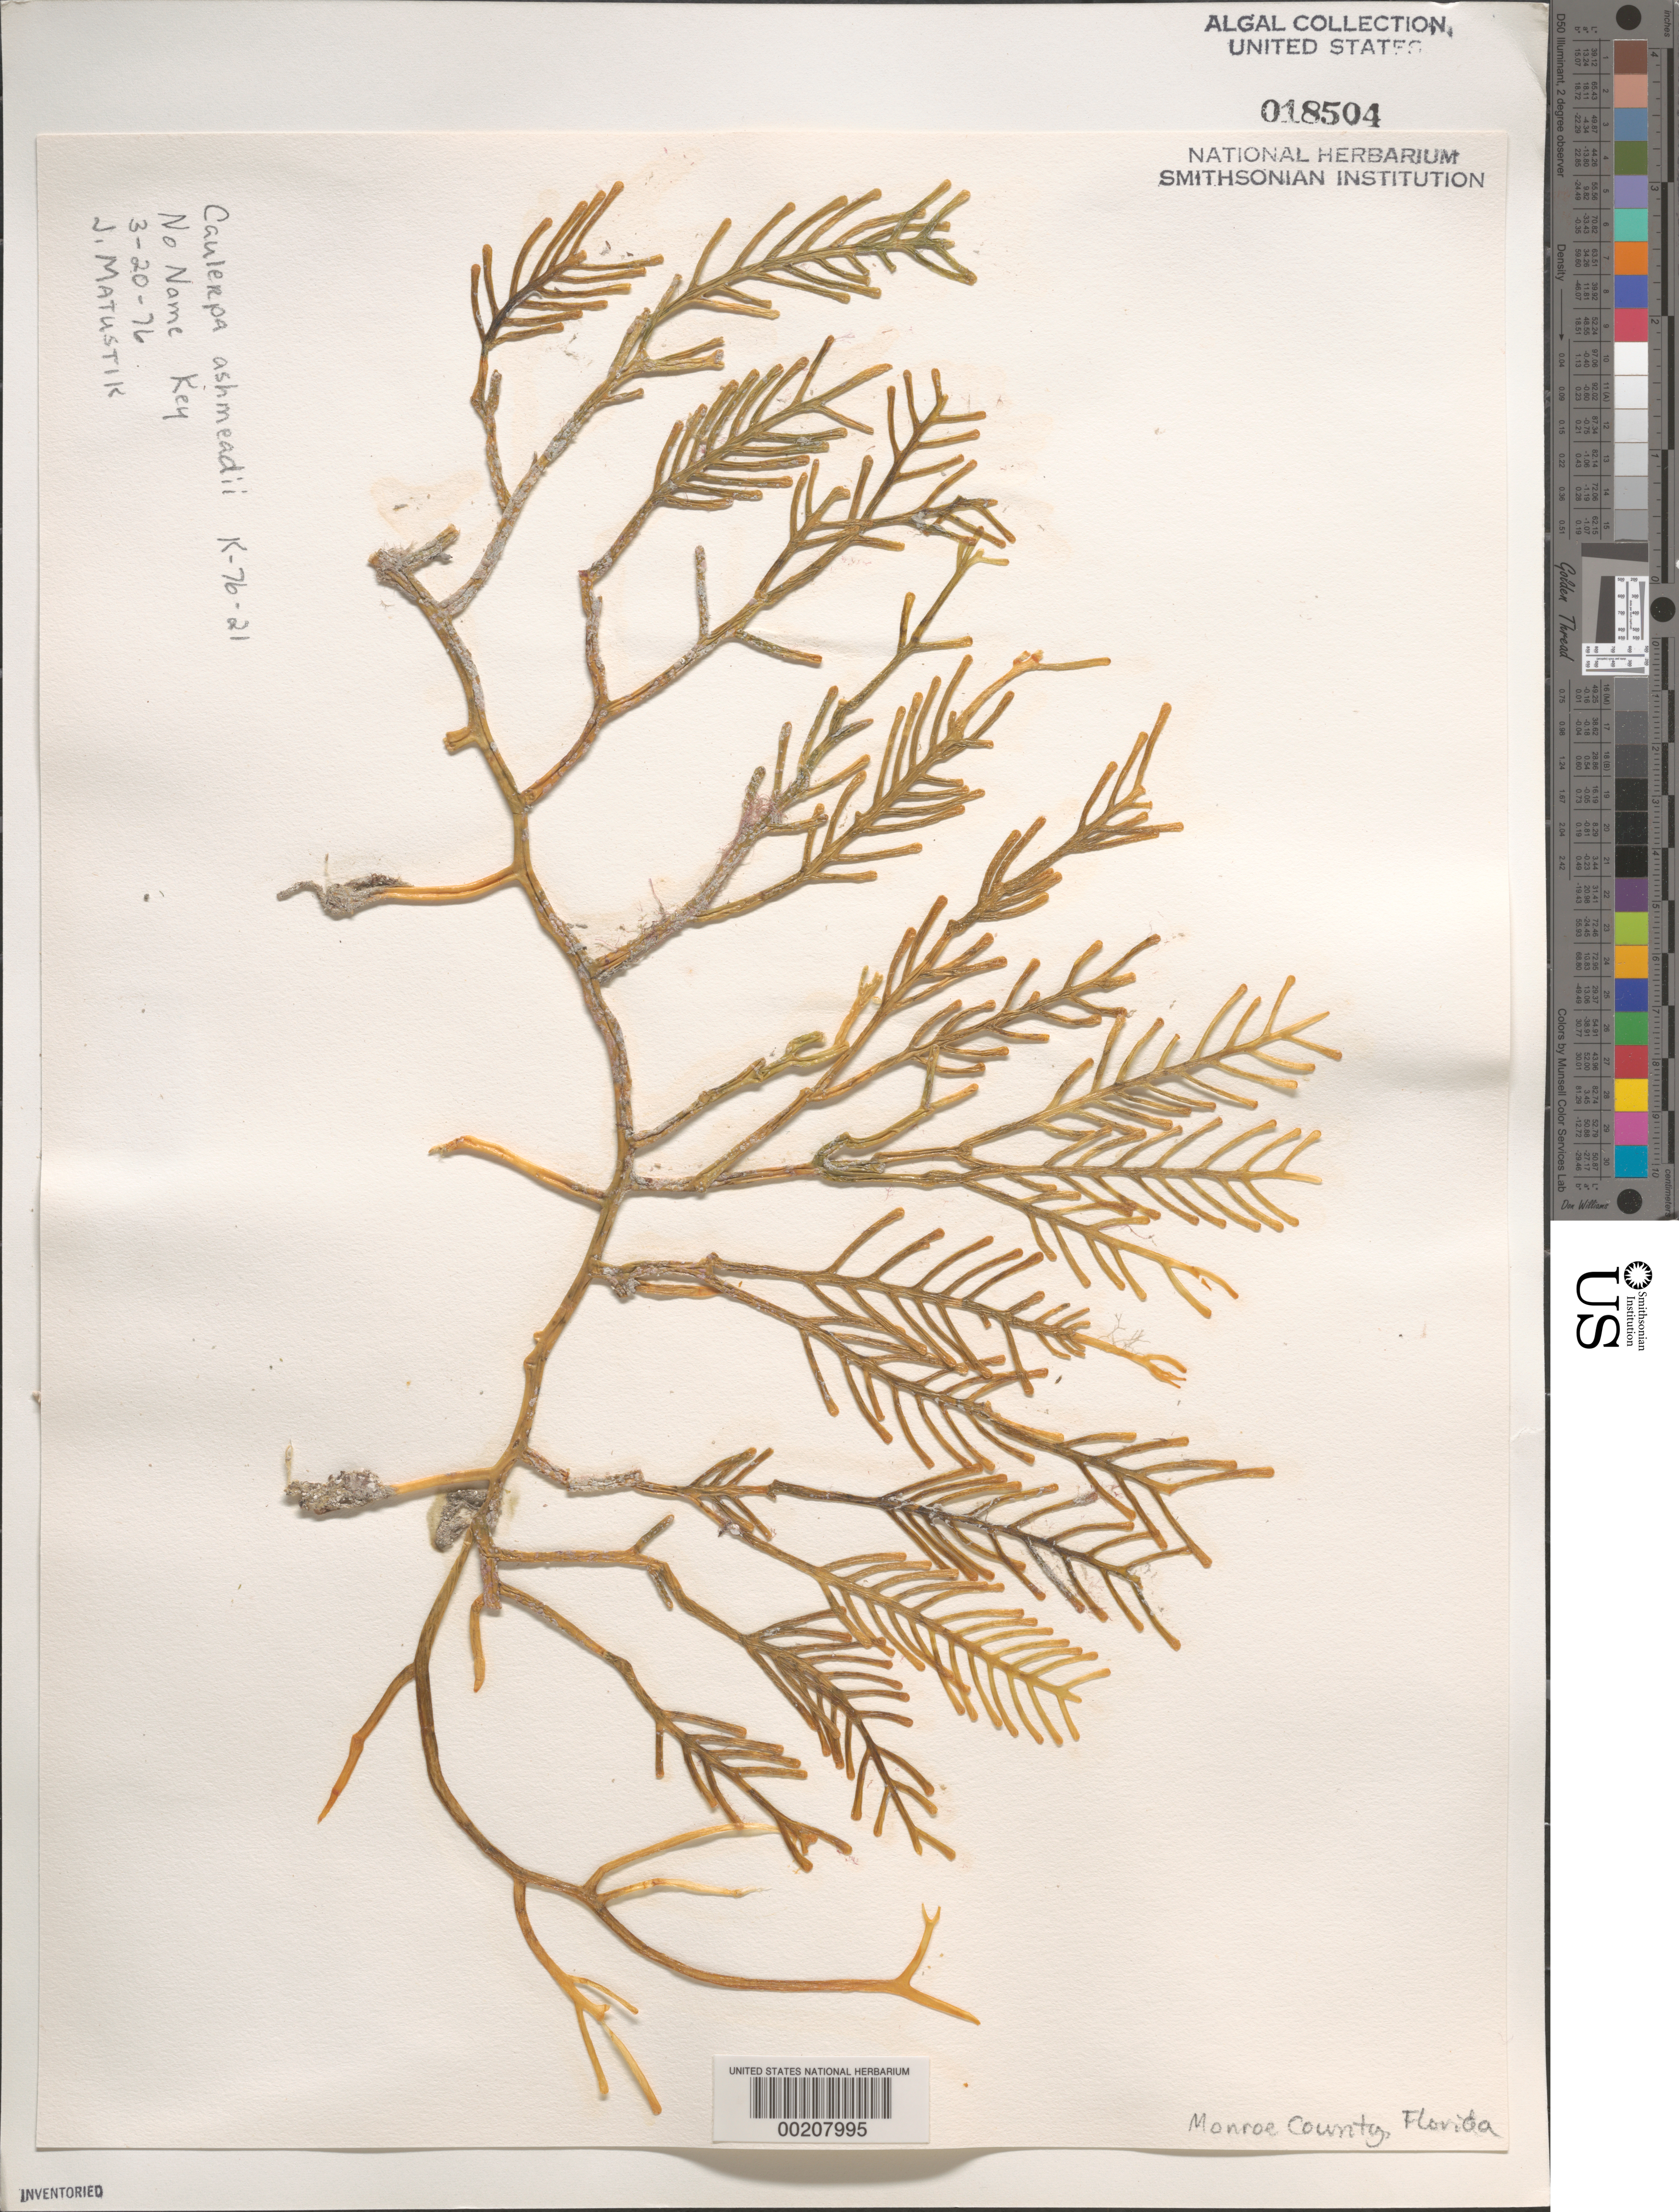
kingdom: Plantae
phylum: Chlorophyta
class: Ulvophyceae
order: Bryopsidales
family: Caulerpaceae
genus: Caulerpa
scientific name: Caulerpa ashmeadii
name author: Harv.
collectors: J. Matustik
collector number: K-76-21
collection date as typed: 20 Mar 1976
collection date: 1976-03-20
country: United States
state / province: Florida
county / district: Monroe County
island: No Name Key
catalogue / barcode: US 18504